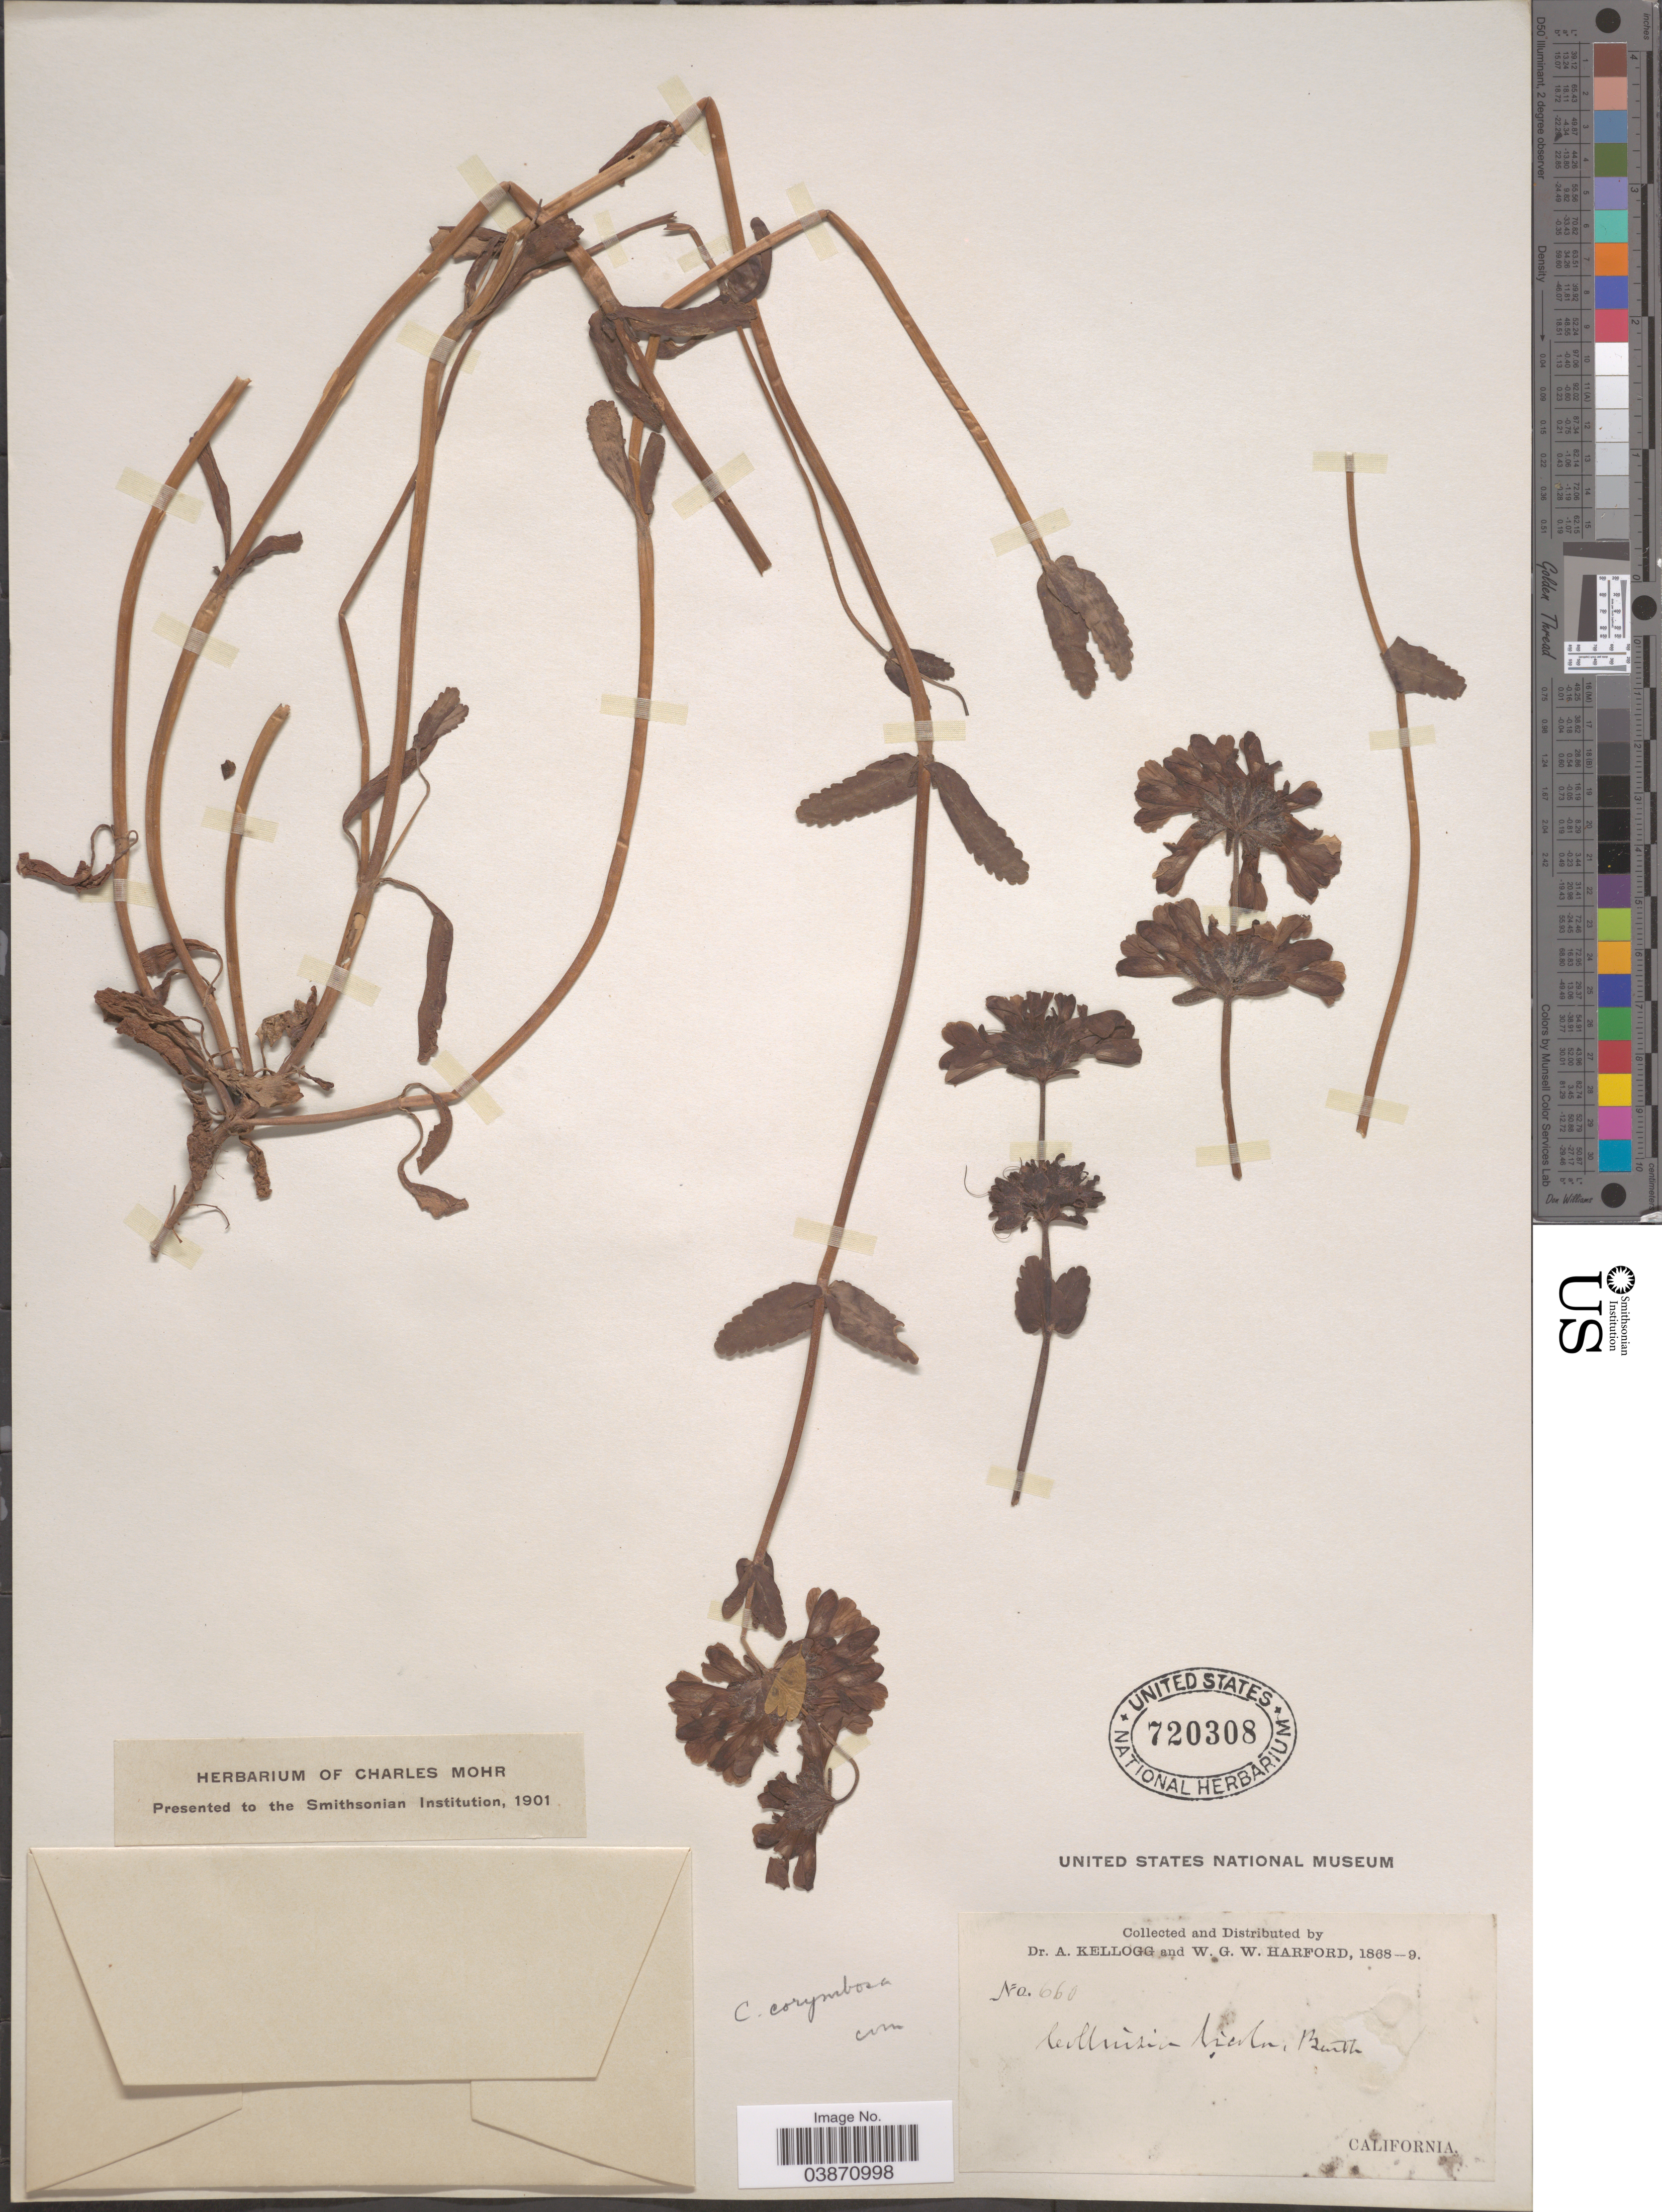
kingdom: Plantae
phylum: Tracheophyta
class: Magnoliopsida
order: Lamiales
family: Plantaginaceae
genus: Collinsia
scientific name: Collinsia corymbosa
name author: Herder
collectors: A. Kellogg & W. G. W. Harford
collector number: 660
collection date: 1868/1869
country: United States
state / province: California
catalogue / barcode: US 720308